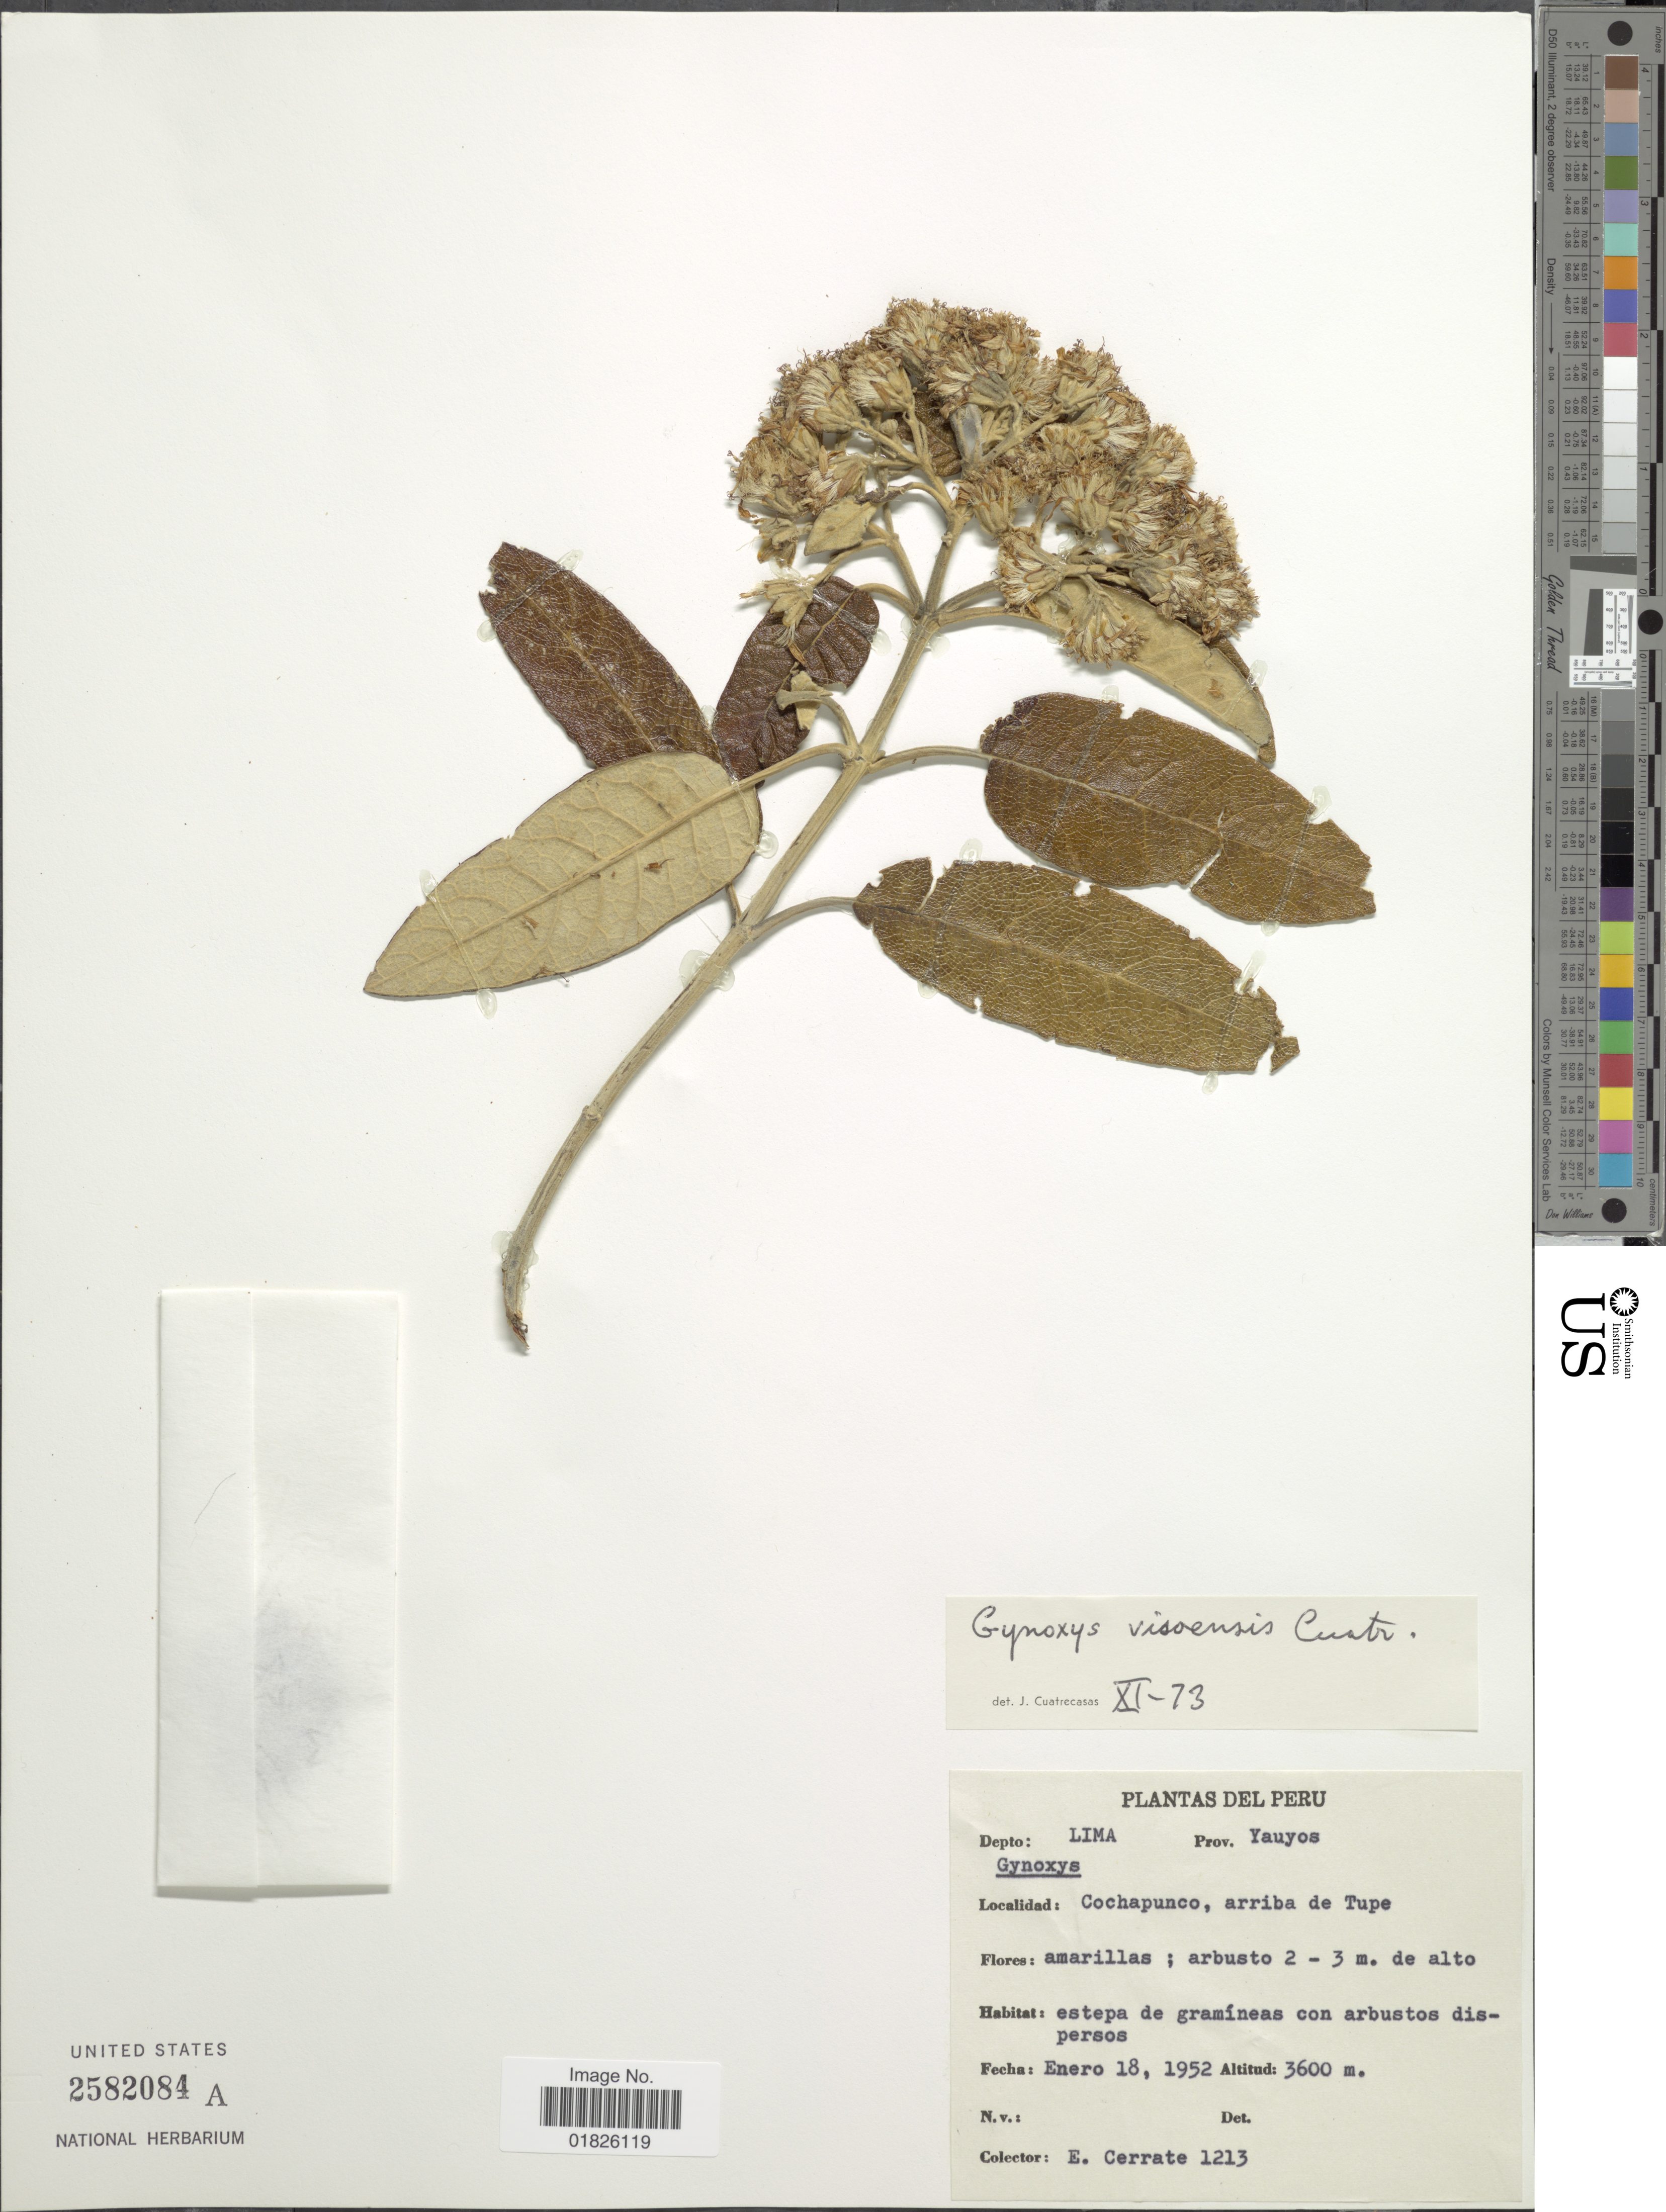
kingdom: Plantae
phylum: Tracheophyta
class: Magnoliopsida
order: Asterales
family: Asteraceae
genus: Gynoxys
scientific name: Gynoxys cusilluyocana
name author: Cuatrec.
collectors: E. Cerrate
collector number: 1213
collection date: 1952-01-18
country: Peru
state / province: Lima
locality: Prov. Yauyos. Cochapunco, arriba de Tupe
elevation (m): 3600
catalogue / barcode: US 2582084A